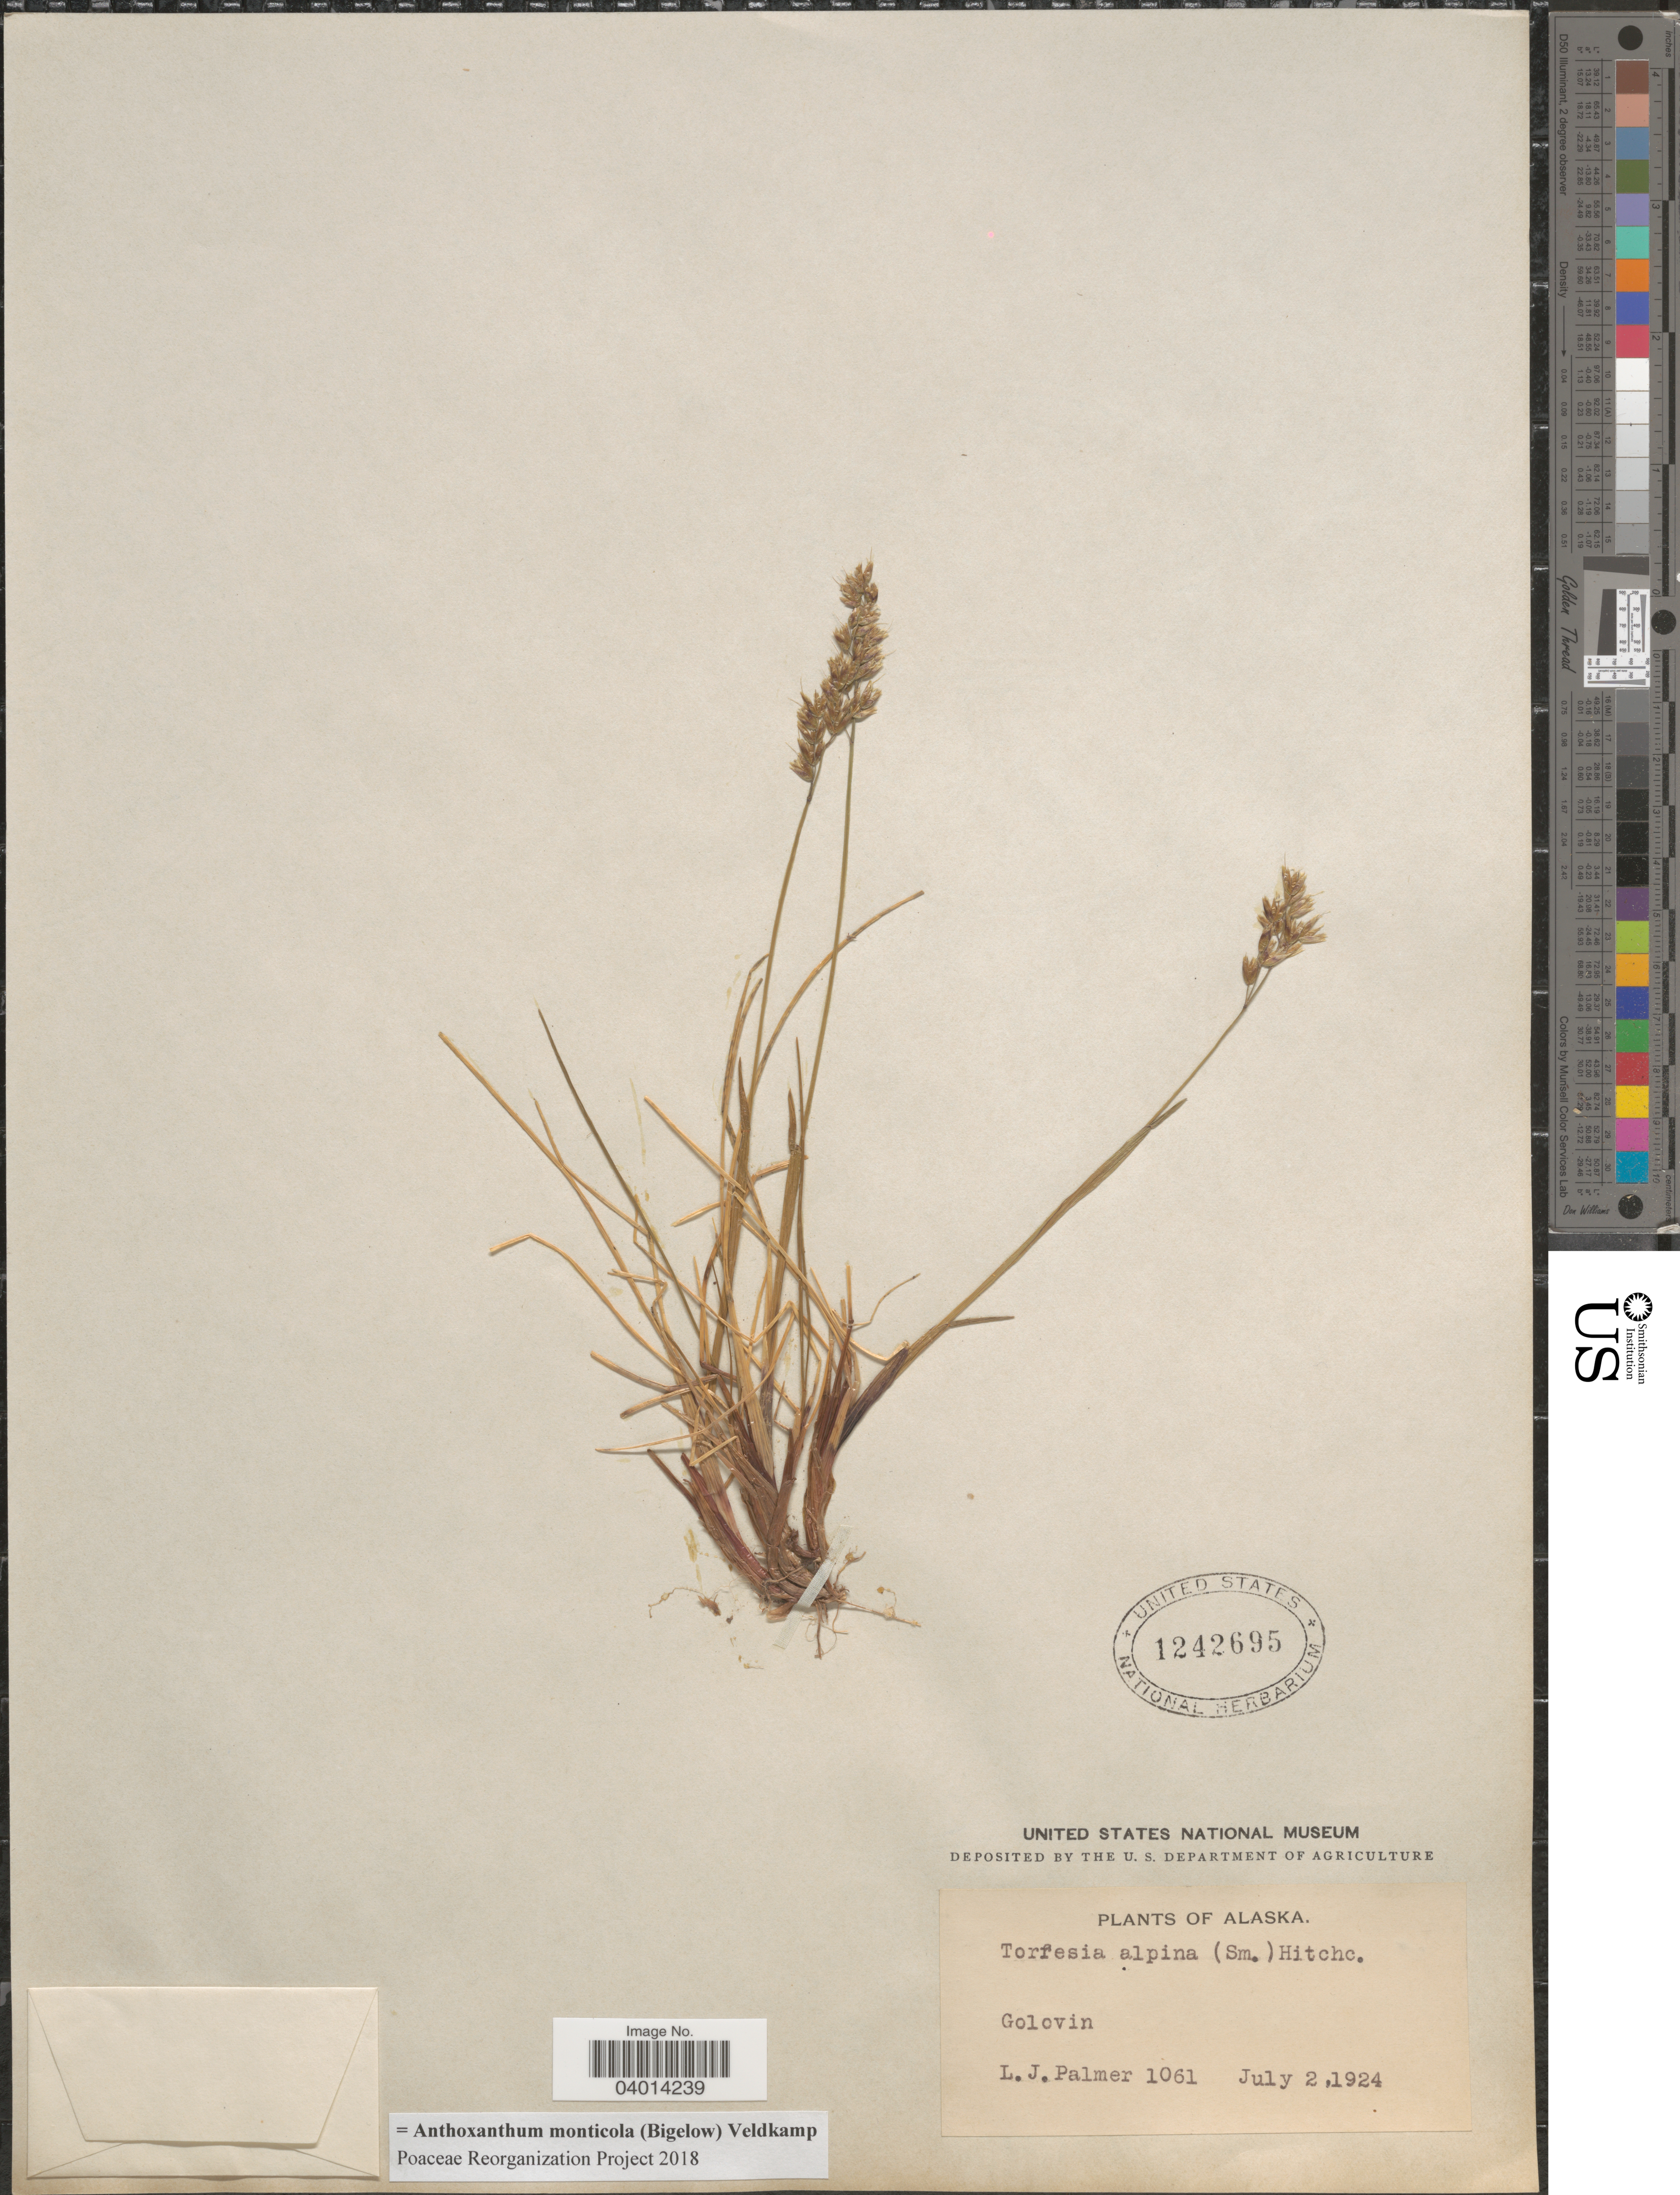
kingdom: Plantae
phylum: Tracheophyta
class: Liliopsida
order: Poales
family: Poaceae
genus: Anthoxanthum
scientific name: Anthoxanthum monticola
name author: (Bigelow) Veldkamp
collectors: L. J. Palmer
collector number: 1061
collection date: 1924-07-02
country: United States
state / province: Alaska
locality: Golovin.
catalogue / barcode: US 1242695